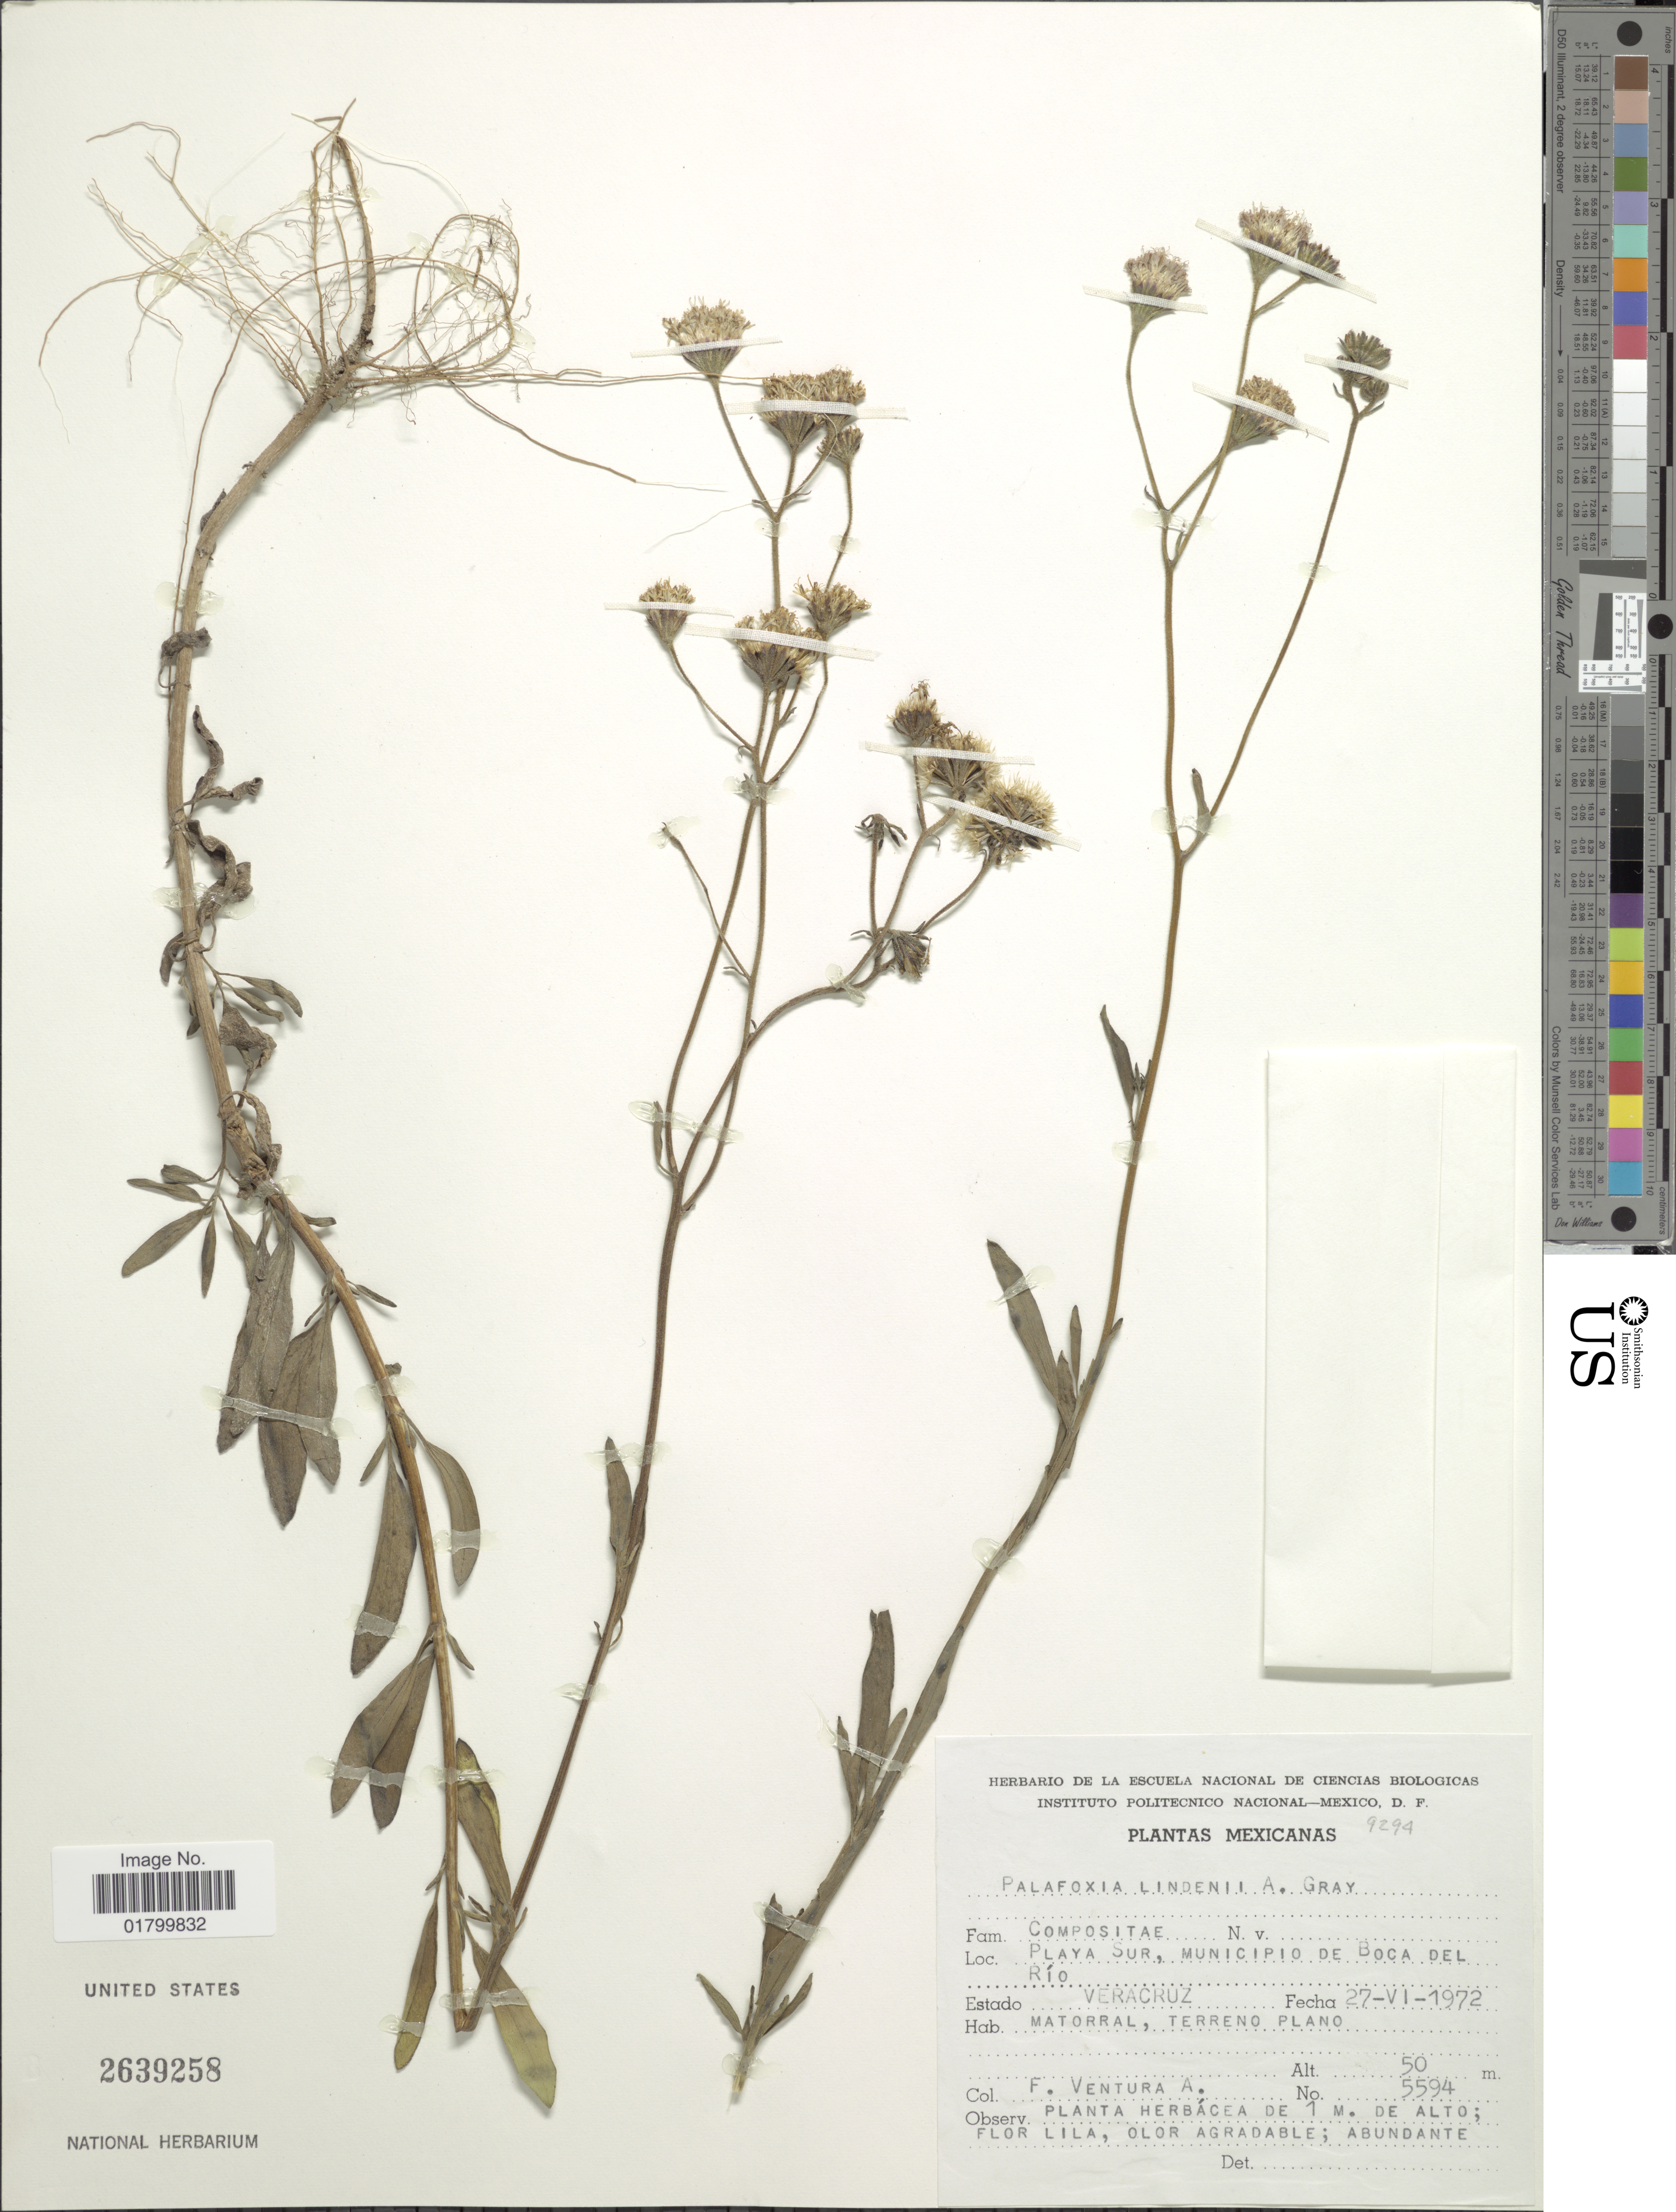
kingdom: Plantae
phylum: Tracheophyta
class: Magnoliopsida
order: Asterales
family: Asteraceae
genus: Palafoxia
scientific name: Palafoxia lindenii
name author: A. Gray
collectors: F. Ventura A.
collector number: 5594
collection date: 1972-06-27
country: Mexico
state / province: Veracruz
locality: Playa Sur, Municipio de Boca del Rio, Estado VeraCruz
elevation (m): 50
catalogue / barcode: US 2639258